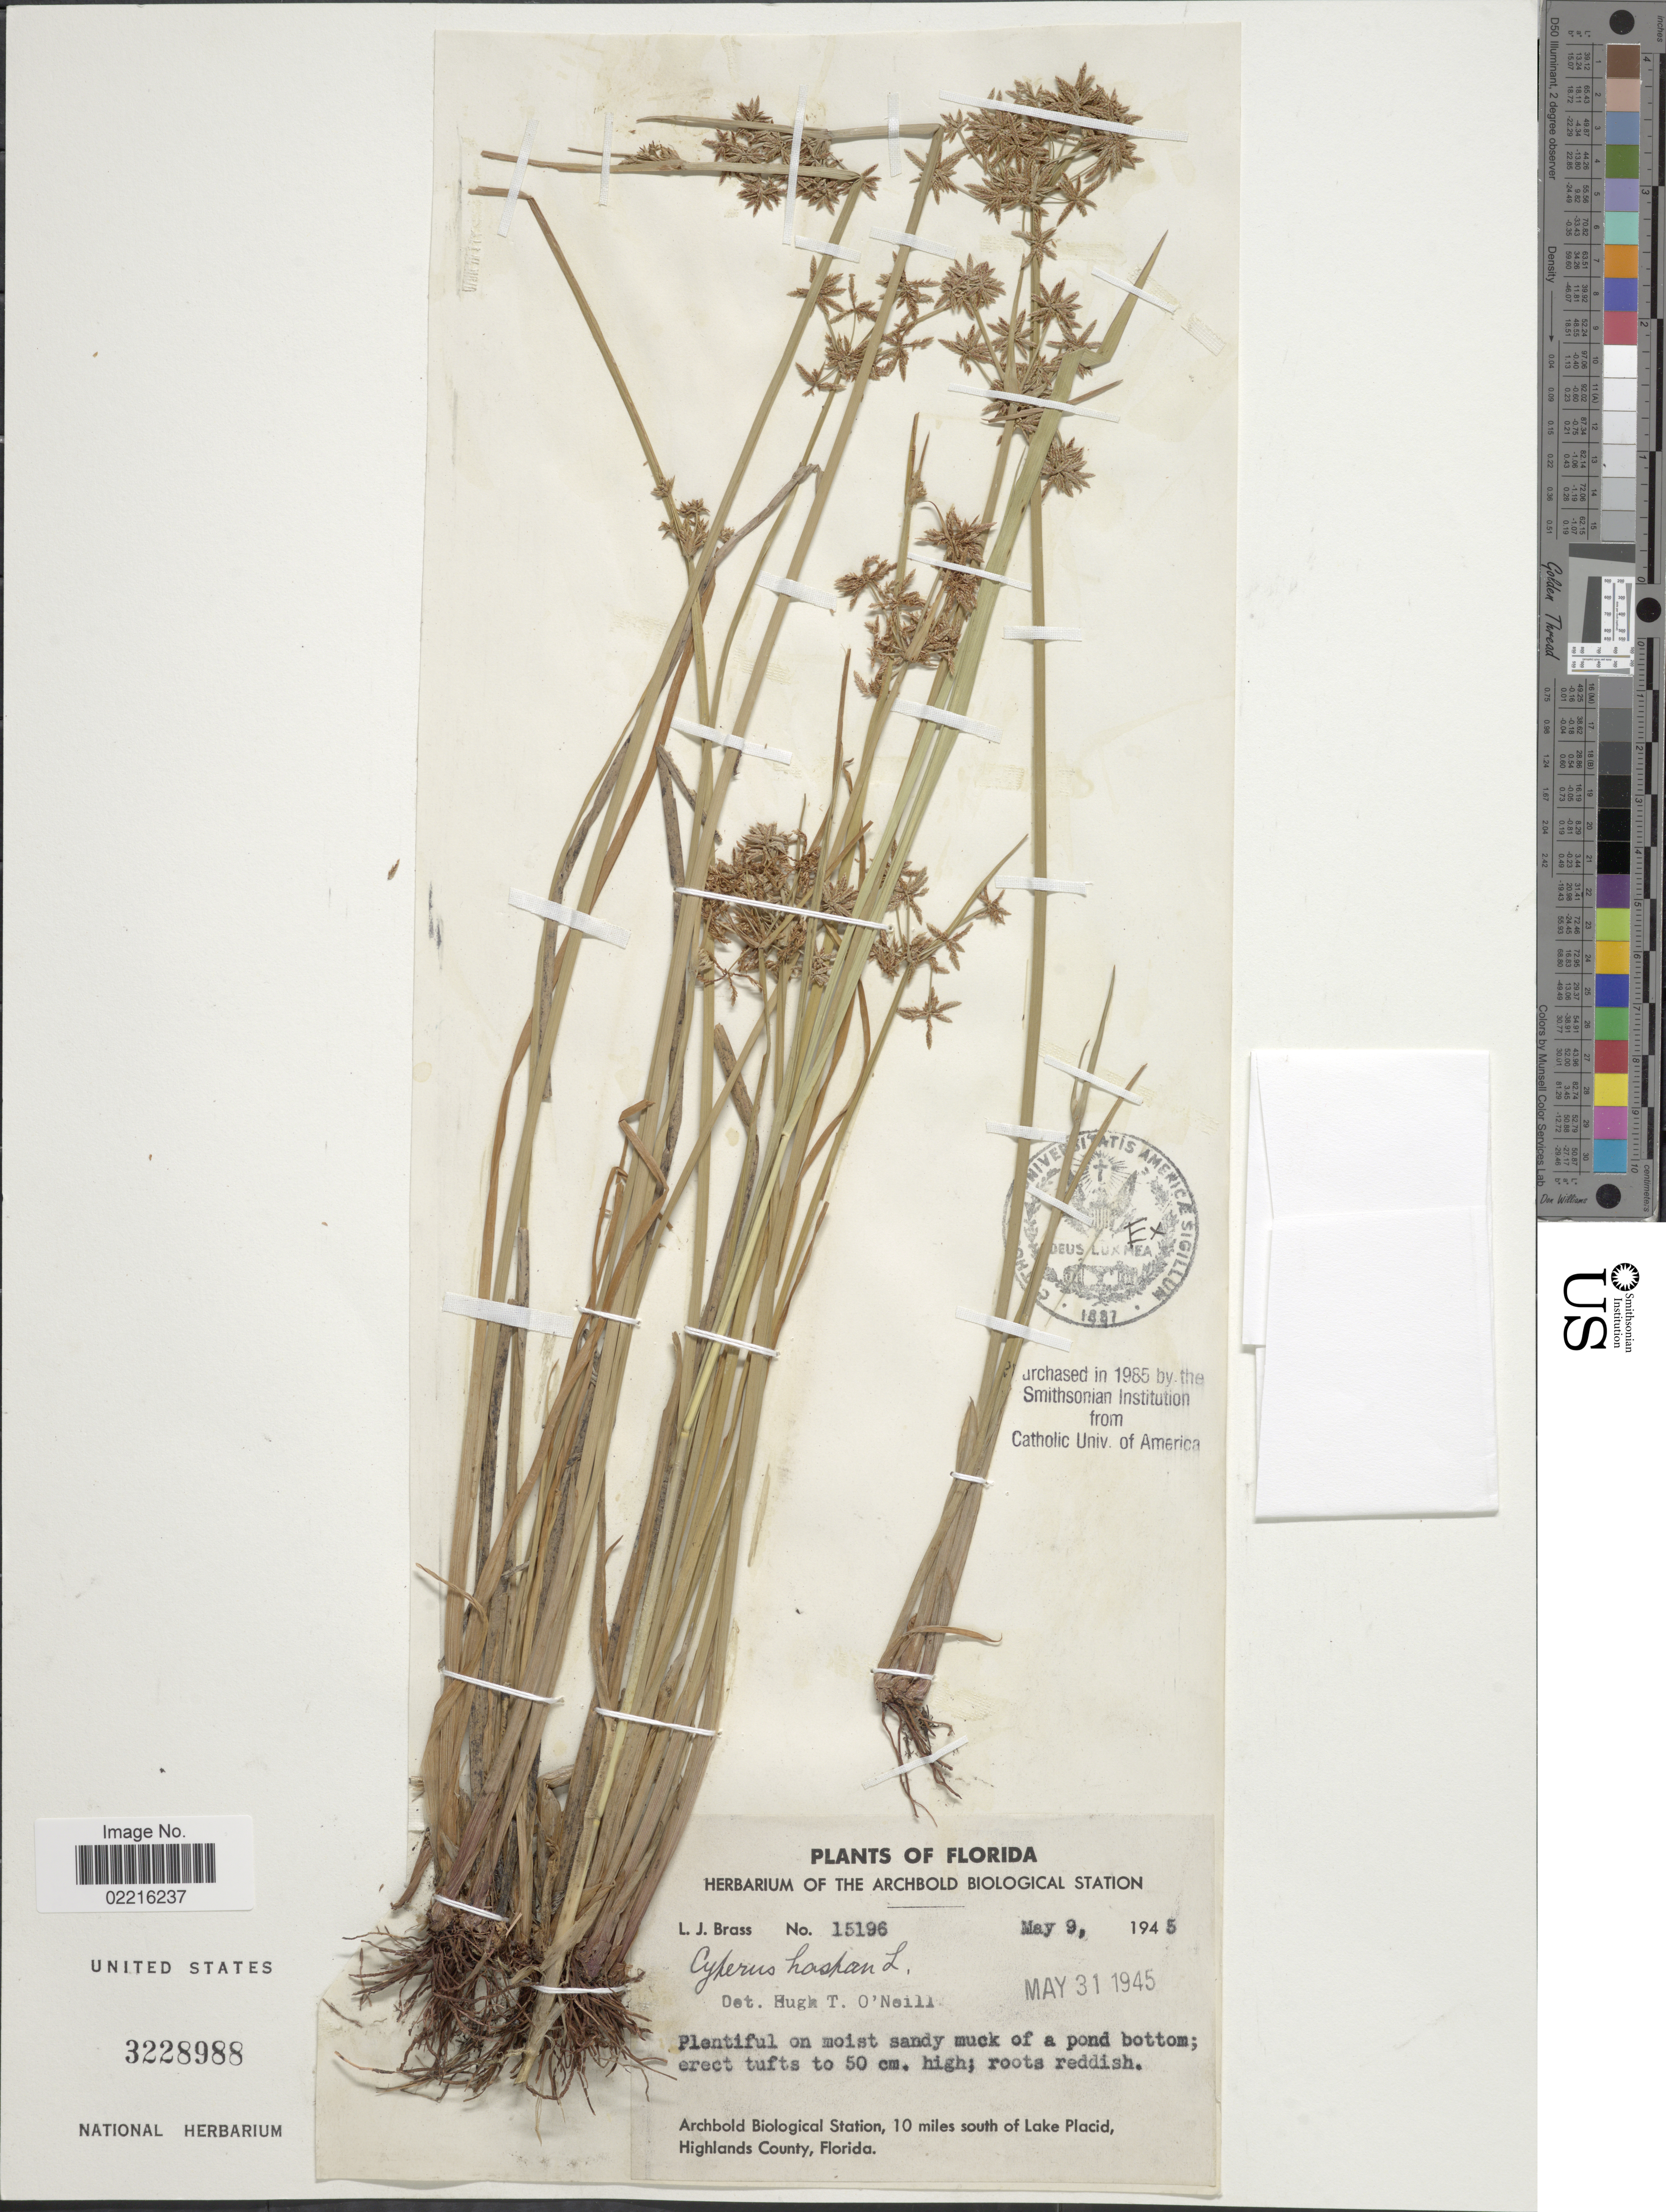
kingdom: Plantae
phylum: Tracheophyta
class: Liliopsida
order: Poales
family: Cyperaceae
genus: Cyperus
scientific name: Cyperus haspan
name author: L.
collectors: L. J. Brass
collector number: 15196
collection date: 1945-05-09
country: United States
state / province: Florida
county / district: Highlands County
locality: Archbold Biological Station, 10 miles south of Lake Placid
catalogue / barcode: US 3228988